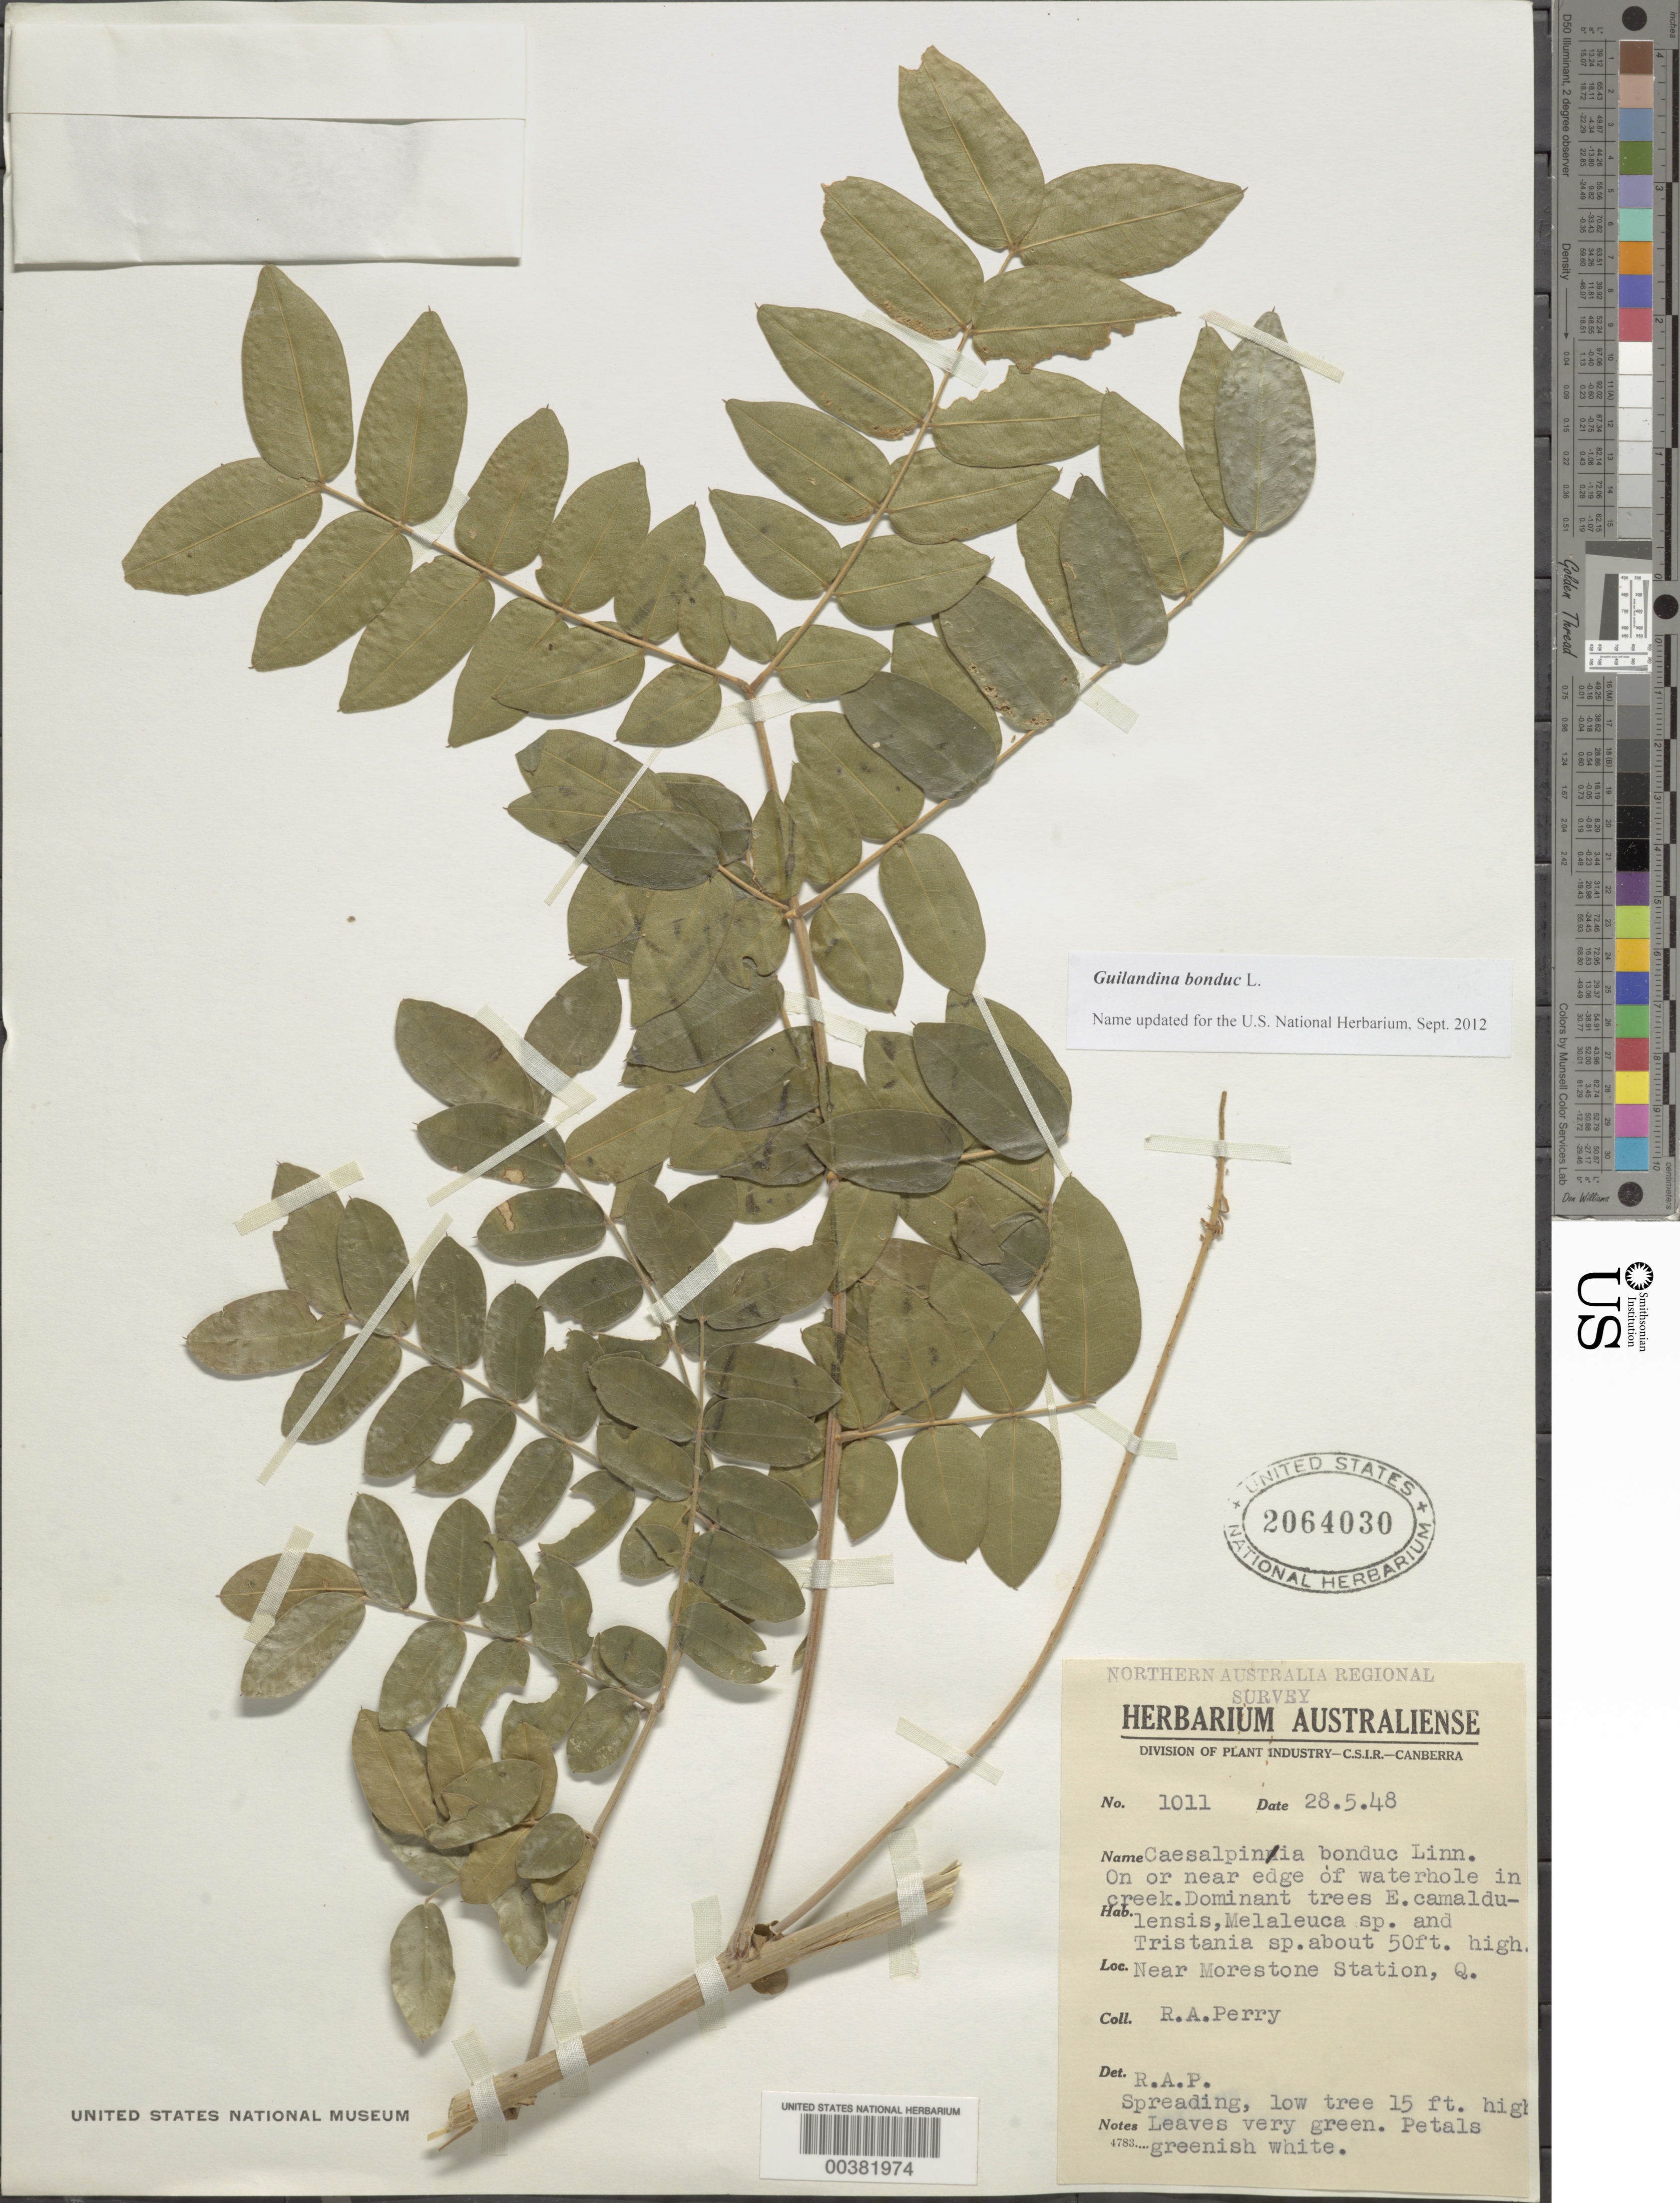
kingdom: Plantae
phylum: Tracheophyta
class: Magnoliopsida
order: Fabales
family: Fabaceae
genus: Guilandina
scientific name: Guilandina bonduc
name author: L.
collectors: Perry, R. A.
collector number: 1011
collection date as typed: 28 May 1948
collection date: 1948-05-28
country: Australia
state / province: Queensland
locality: Near morestone station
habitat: On or near edge of waterhole in creek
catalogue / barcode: US 2064030